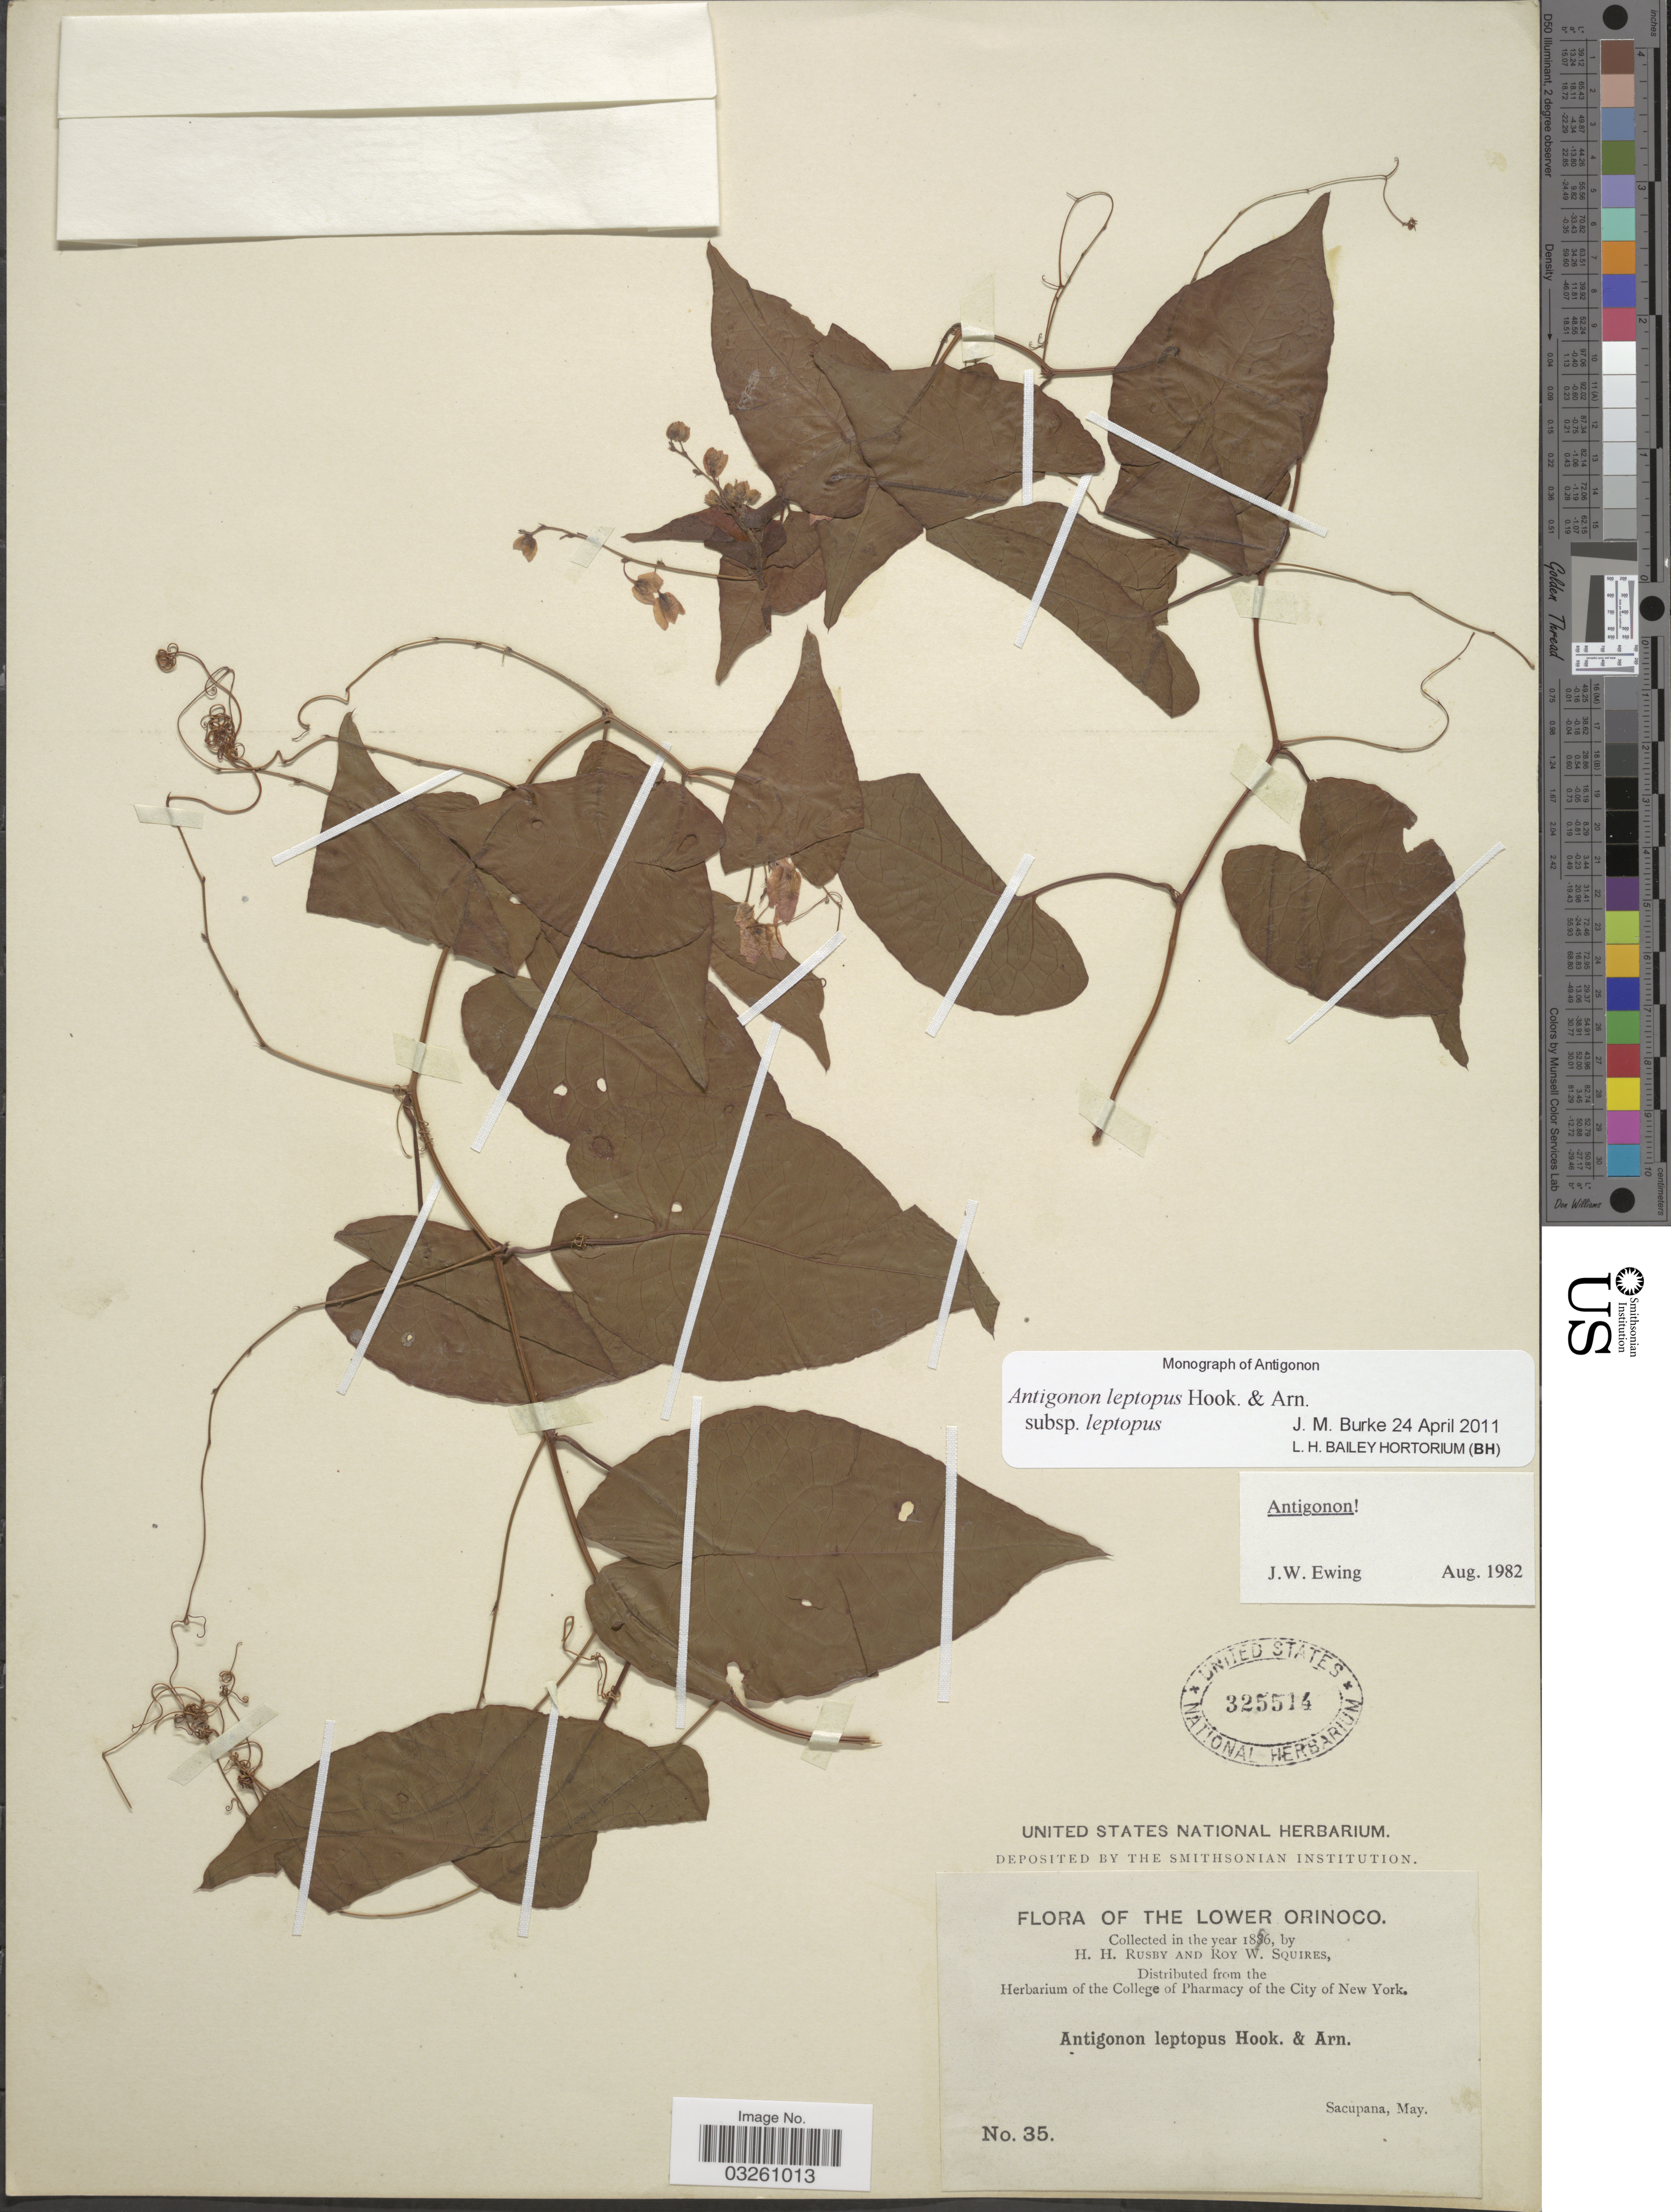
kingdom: Plantae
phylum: Tracheophyta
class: Magnoliopsida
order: Caryophyllales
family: Polygonaceae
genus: Antigonon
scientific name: Antigonon leptopus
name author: Hook. & Arn.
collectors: H. H. Rusby & R. Squires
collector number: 35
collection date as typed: May 1896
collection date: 1896-05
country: Venezuela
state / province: Delta Amacuro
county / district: Antonio Díaz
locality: Lower Orinoco, Sacupana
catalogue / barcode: US 325514